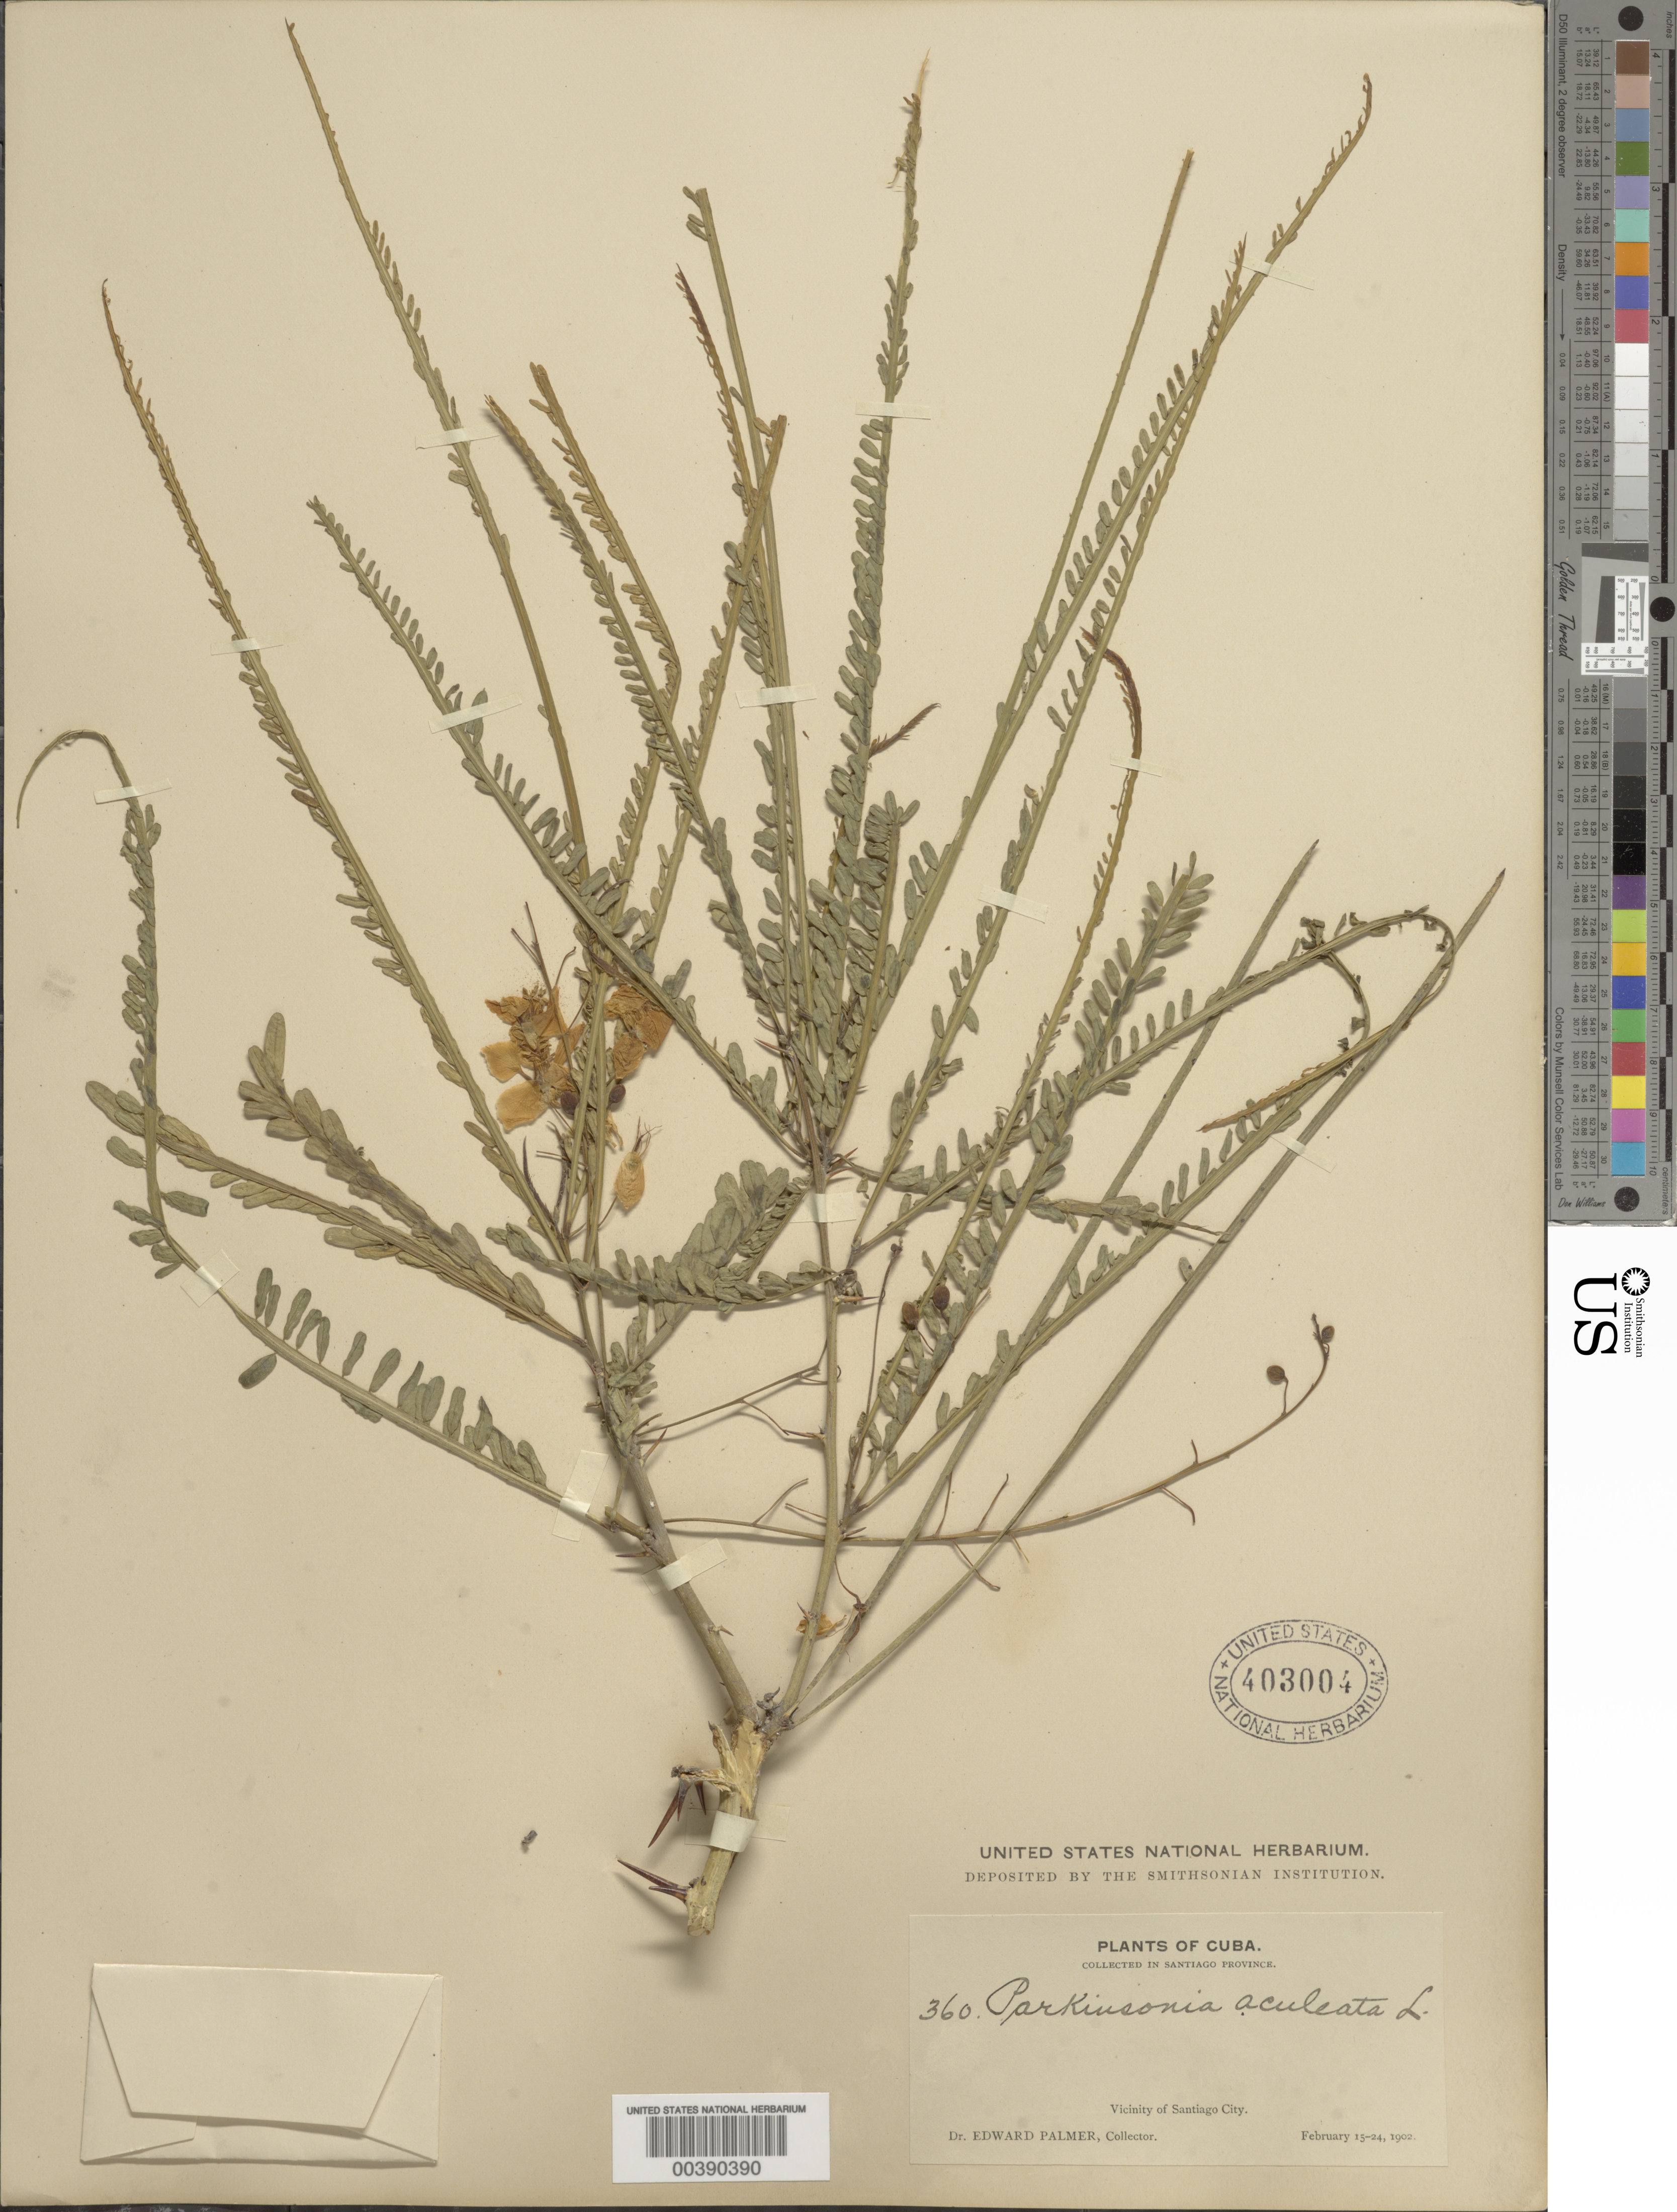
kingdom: Plantae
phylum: Tracheophyta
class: Magnoliopsida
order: Fabales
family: Fabaceae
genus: Parkinsonia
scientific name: Parkinsonia aculeata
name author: L.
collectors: E. Palmer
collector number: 360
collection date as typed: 13 Feb 1902 to 24 Feb 1902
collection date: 1902-02-13/1902-02-24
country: Cuba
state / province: Oriente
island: Greater Antilles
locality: Vicinity of santiago city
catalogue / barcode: US 403004